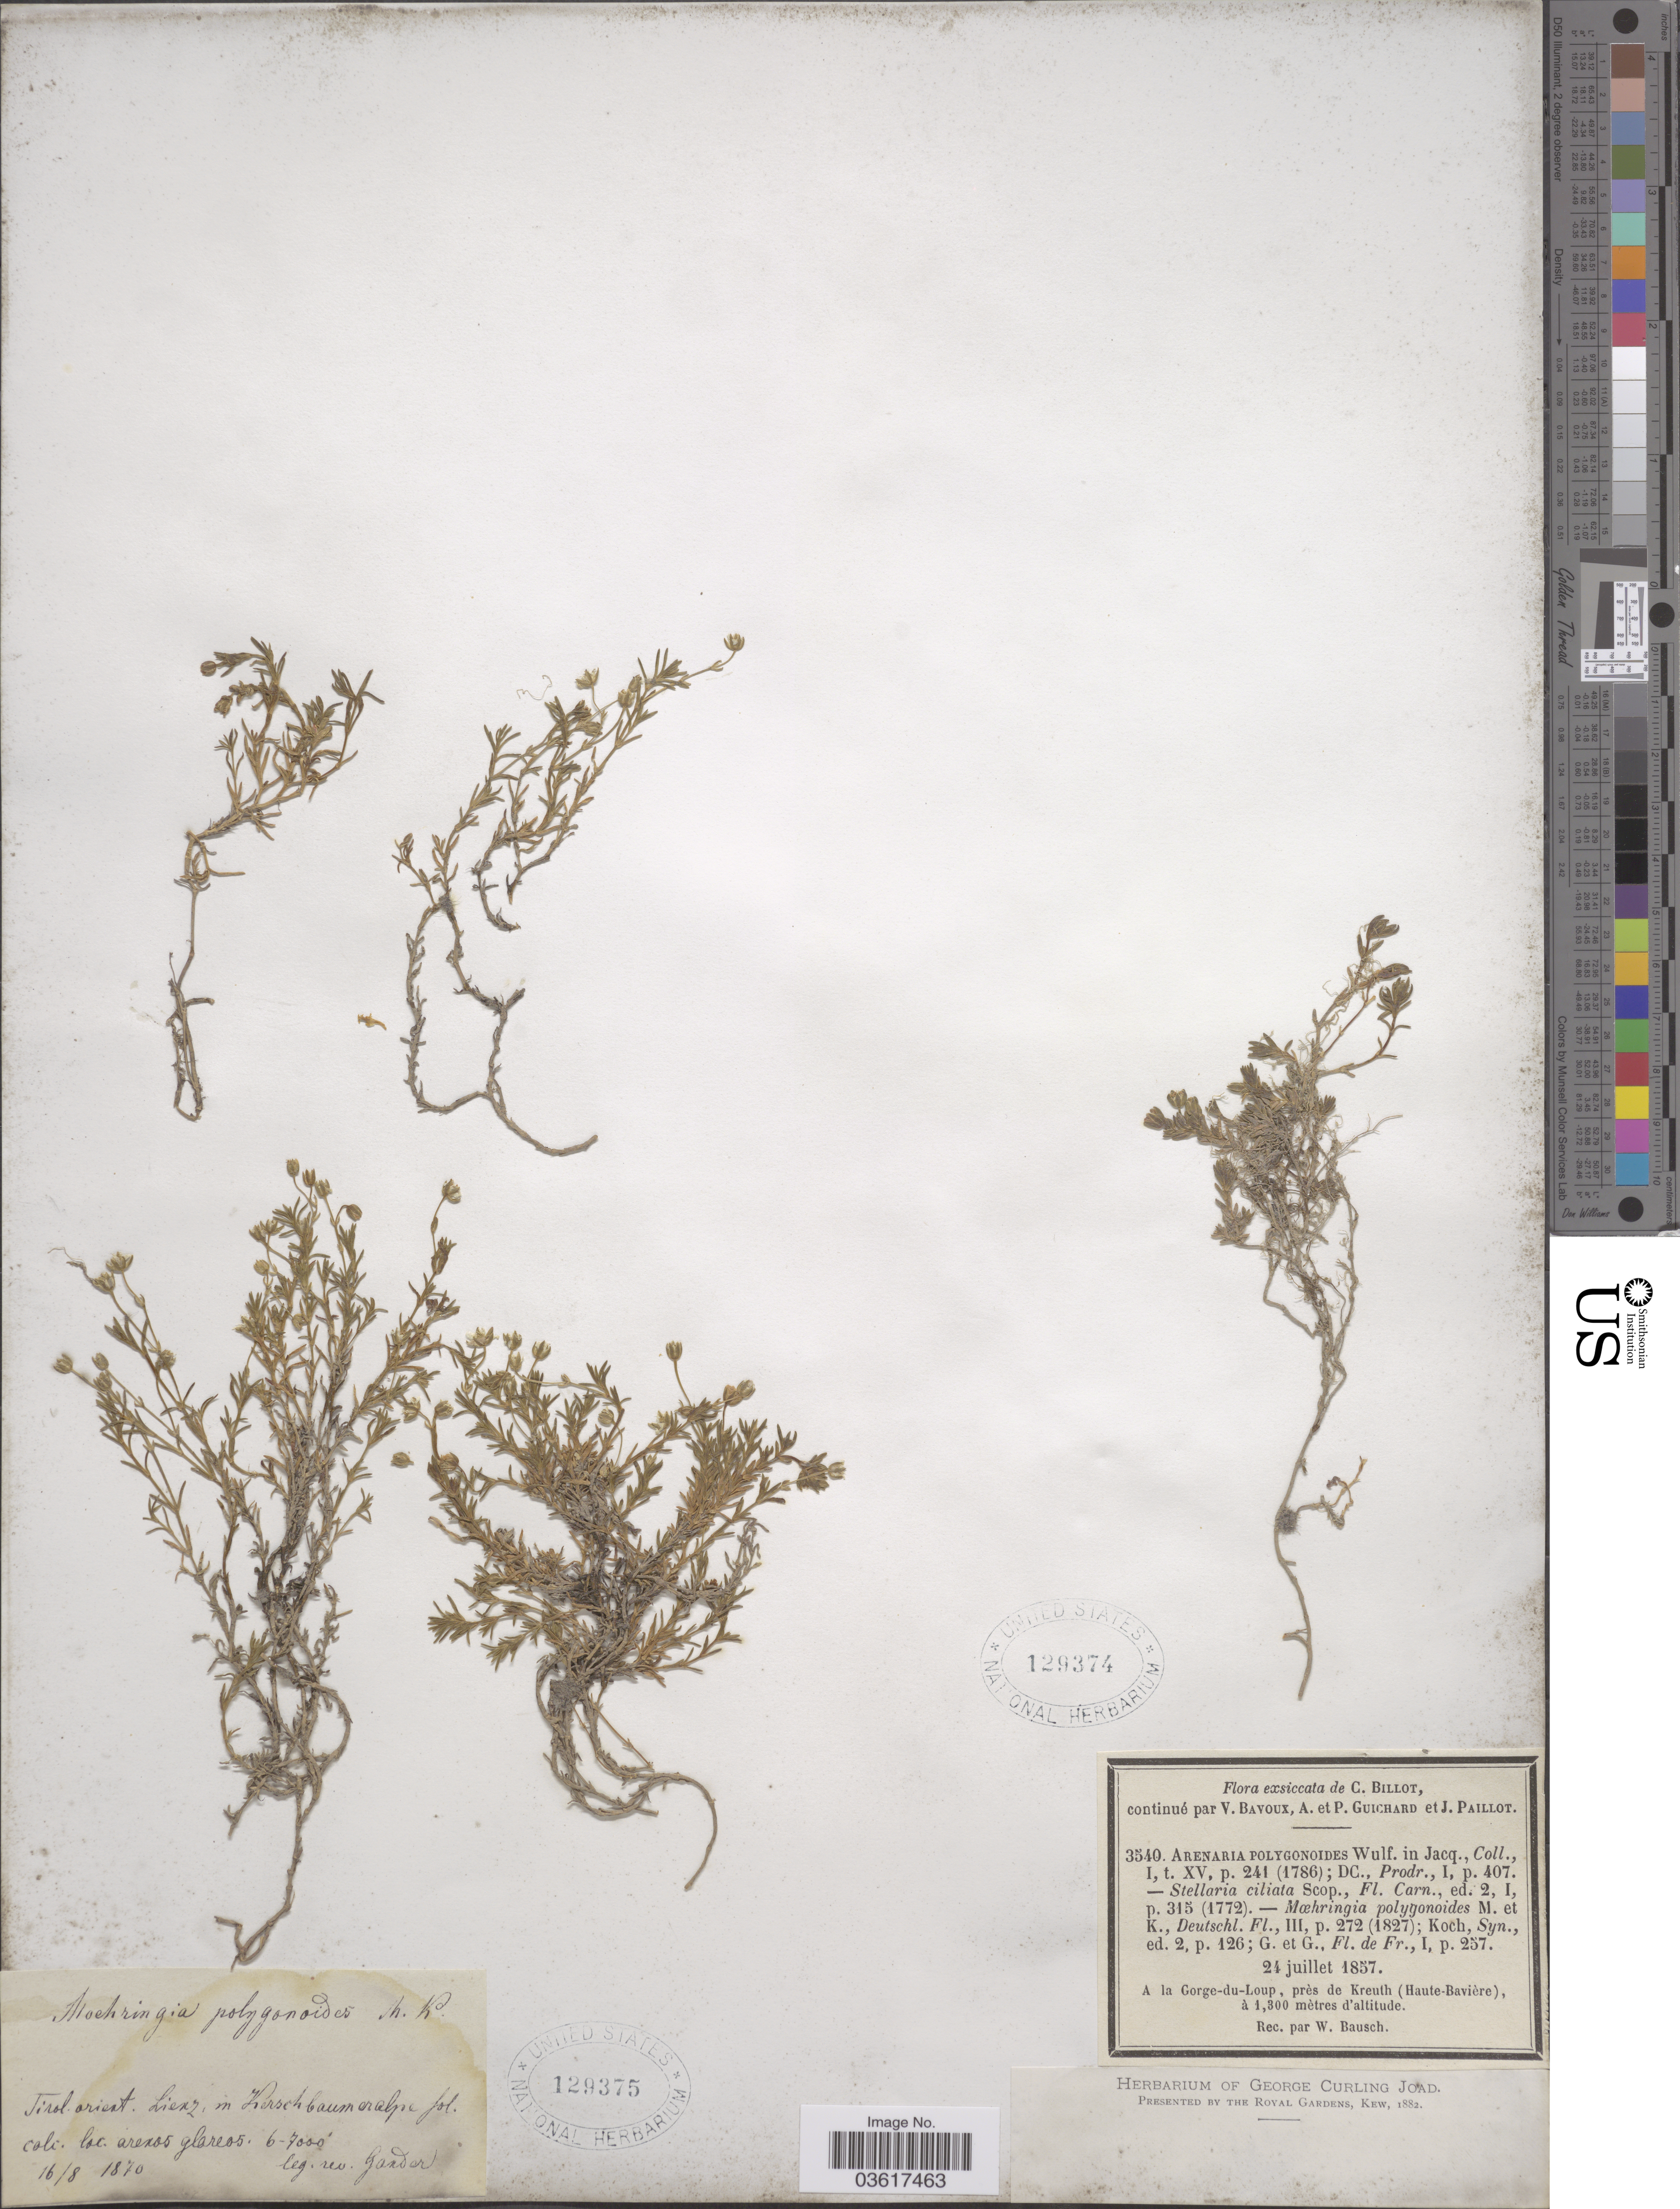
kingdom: Plantae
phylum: Tracheophyta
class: Magnoliopsida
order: Caryophyllales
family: Caryophyllaceae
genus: Moehringia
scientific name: Moehringia polygonoides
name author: (Wulfen) Mert. & W.D.J. Koch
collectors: W. Bausch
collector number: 3540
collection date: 1857-07-24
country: Germany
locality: A la Gorge-du-Loup, près de Kreuth (Haute-Bavière).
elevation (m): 1300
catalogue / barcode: US 129374